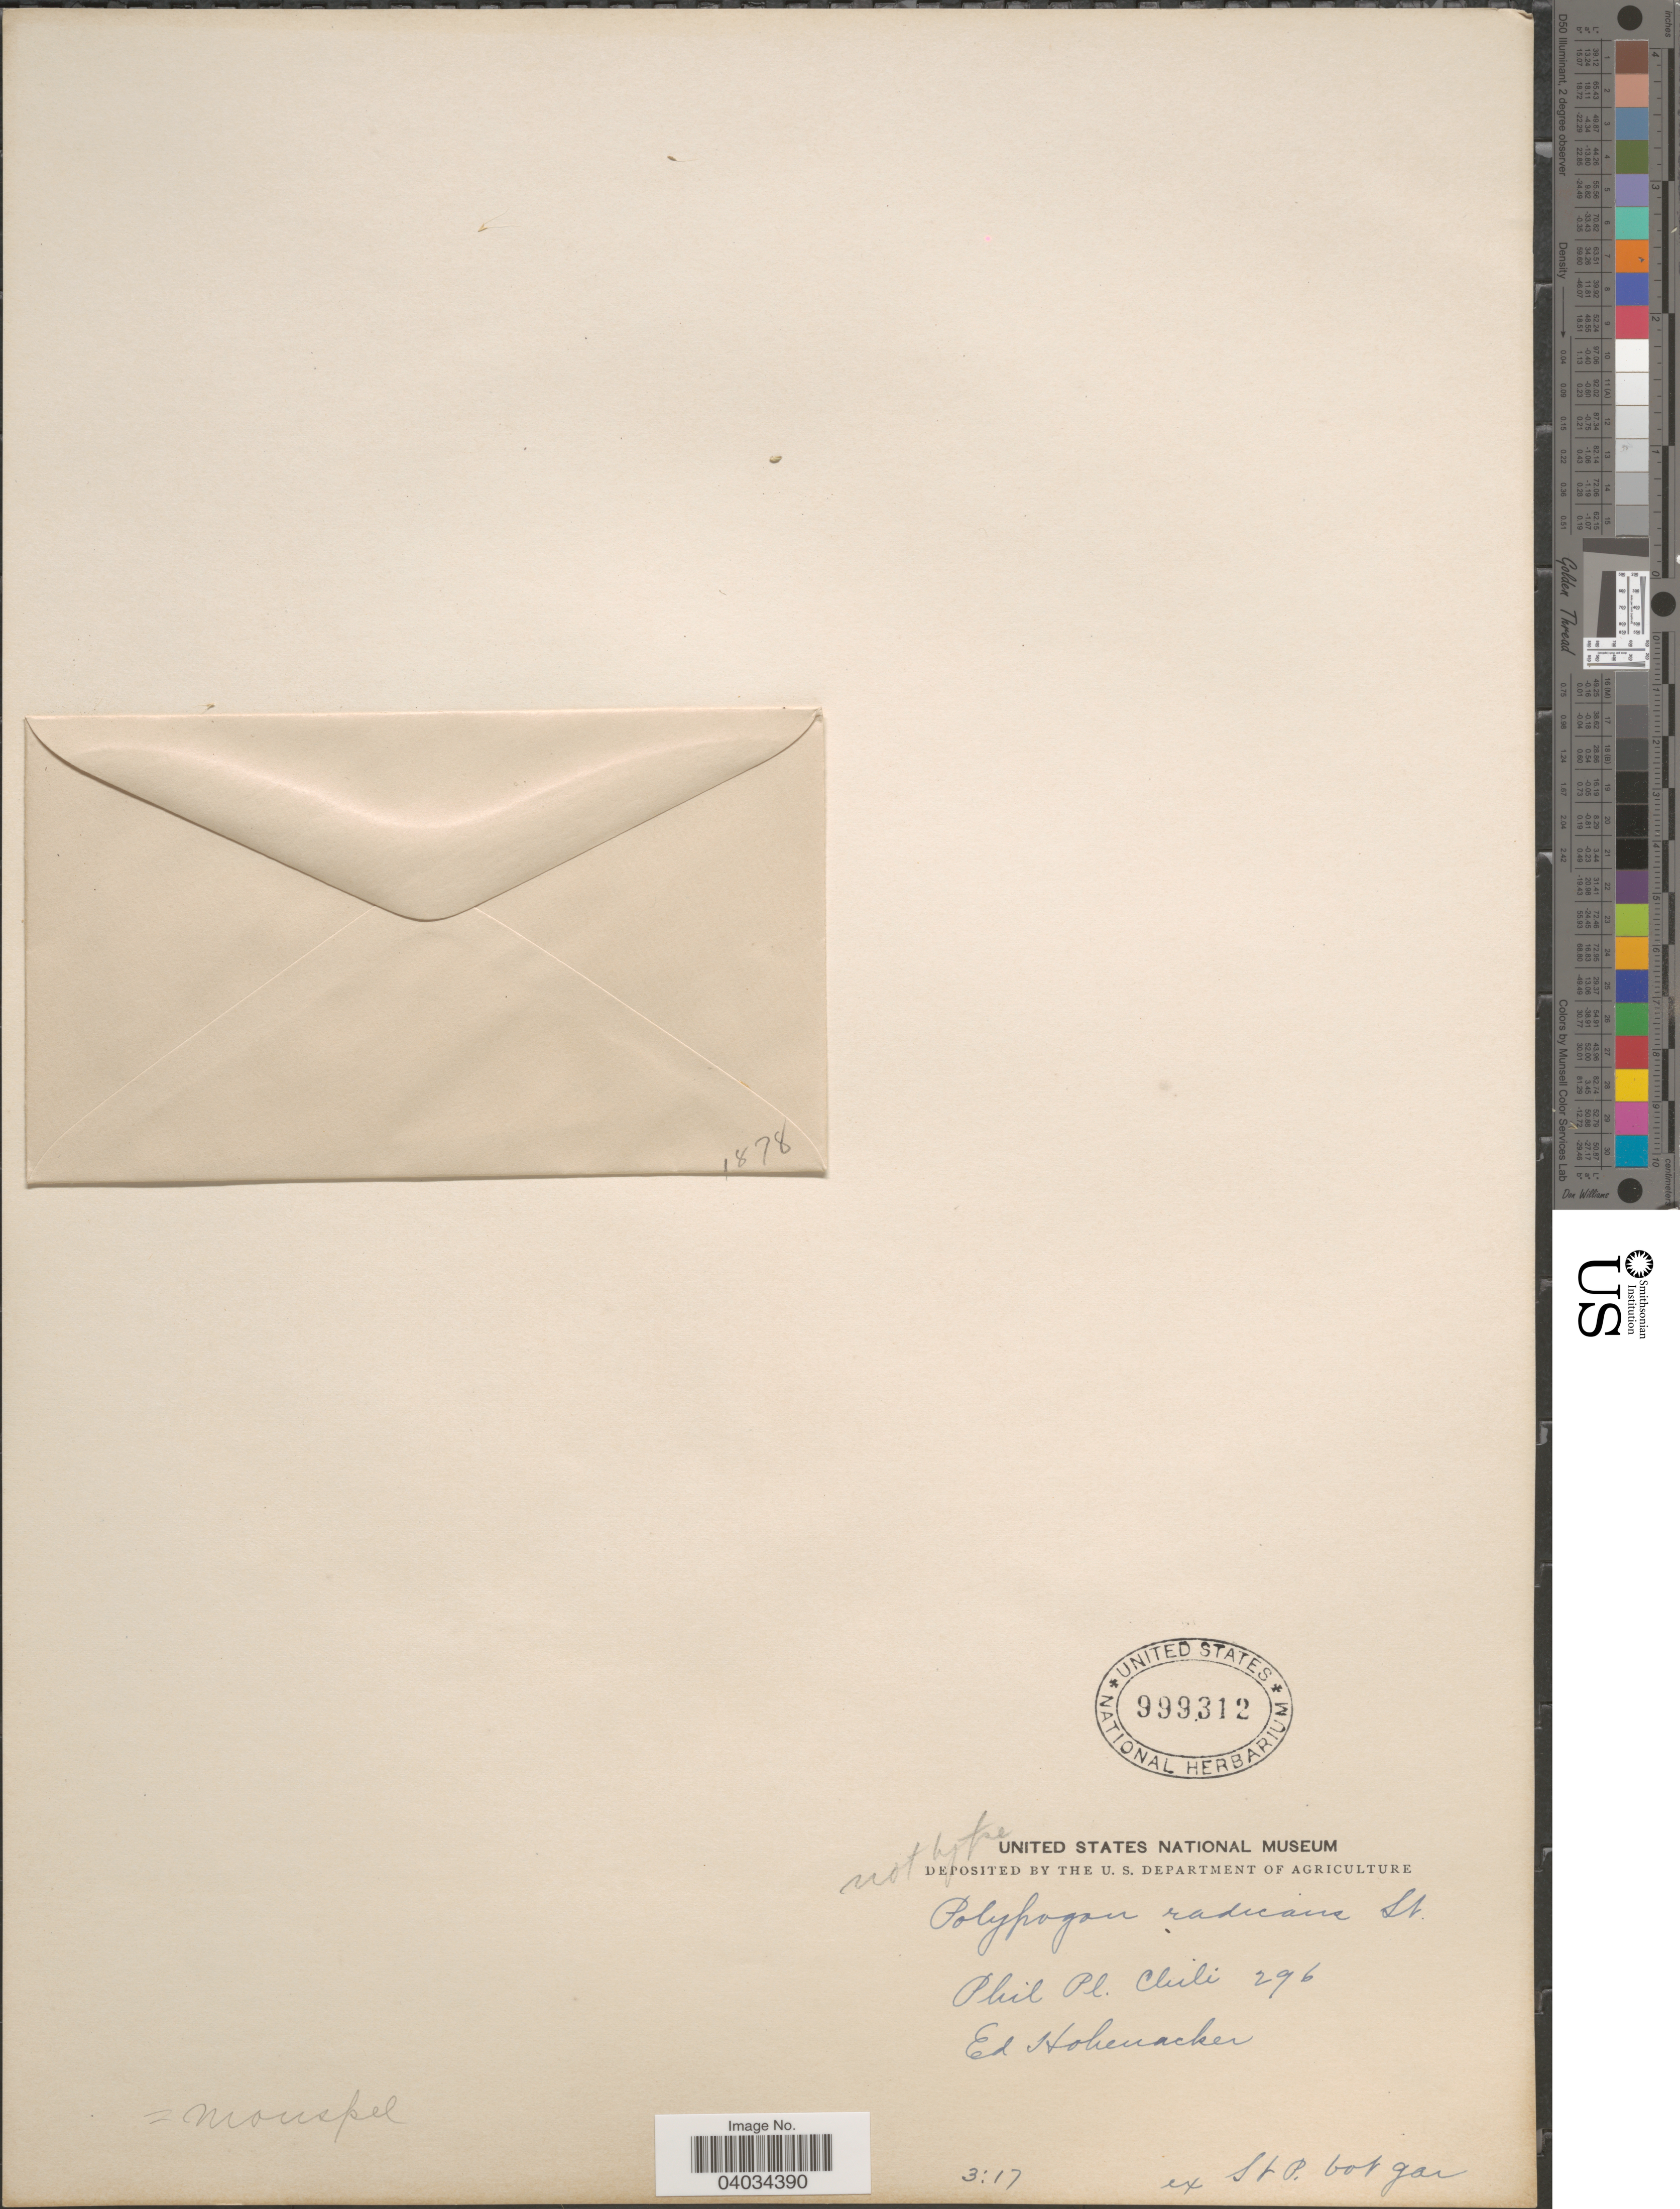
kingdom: Plantae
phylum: Tracheophyta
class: Liliopsida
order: Poales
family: Poaceae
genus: Polypogon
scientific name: Polypogon monspeliensis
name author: (L.) Desf.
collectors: E. Hohenacker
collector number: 296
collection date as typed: Transcribed d/m/y: /3/17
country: Chile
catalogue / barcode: US 999312